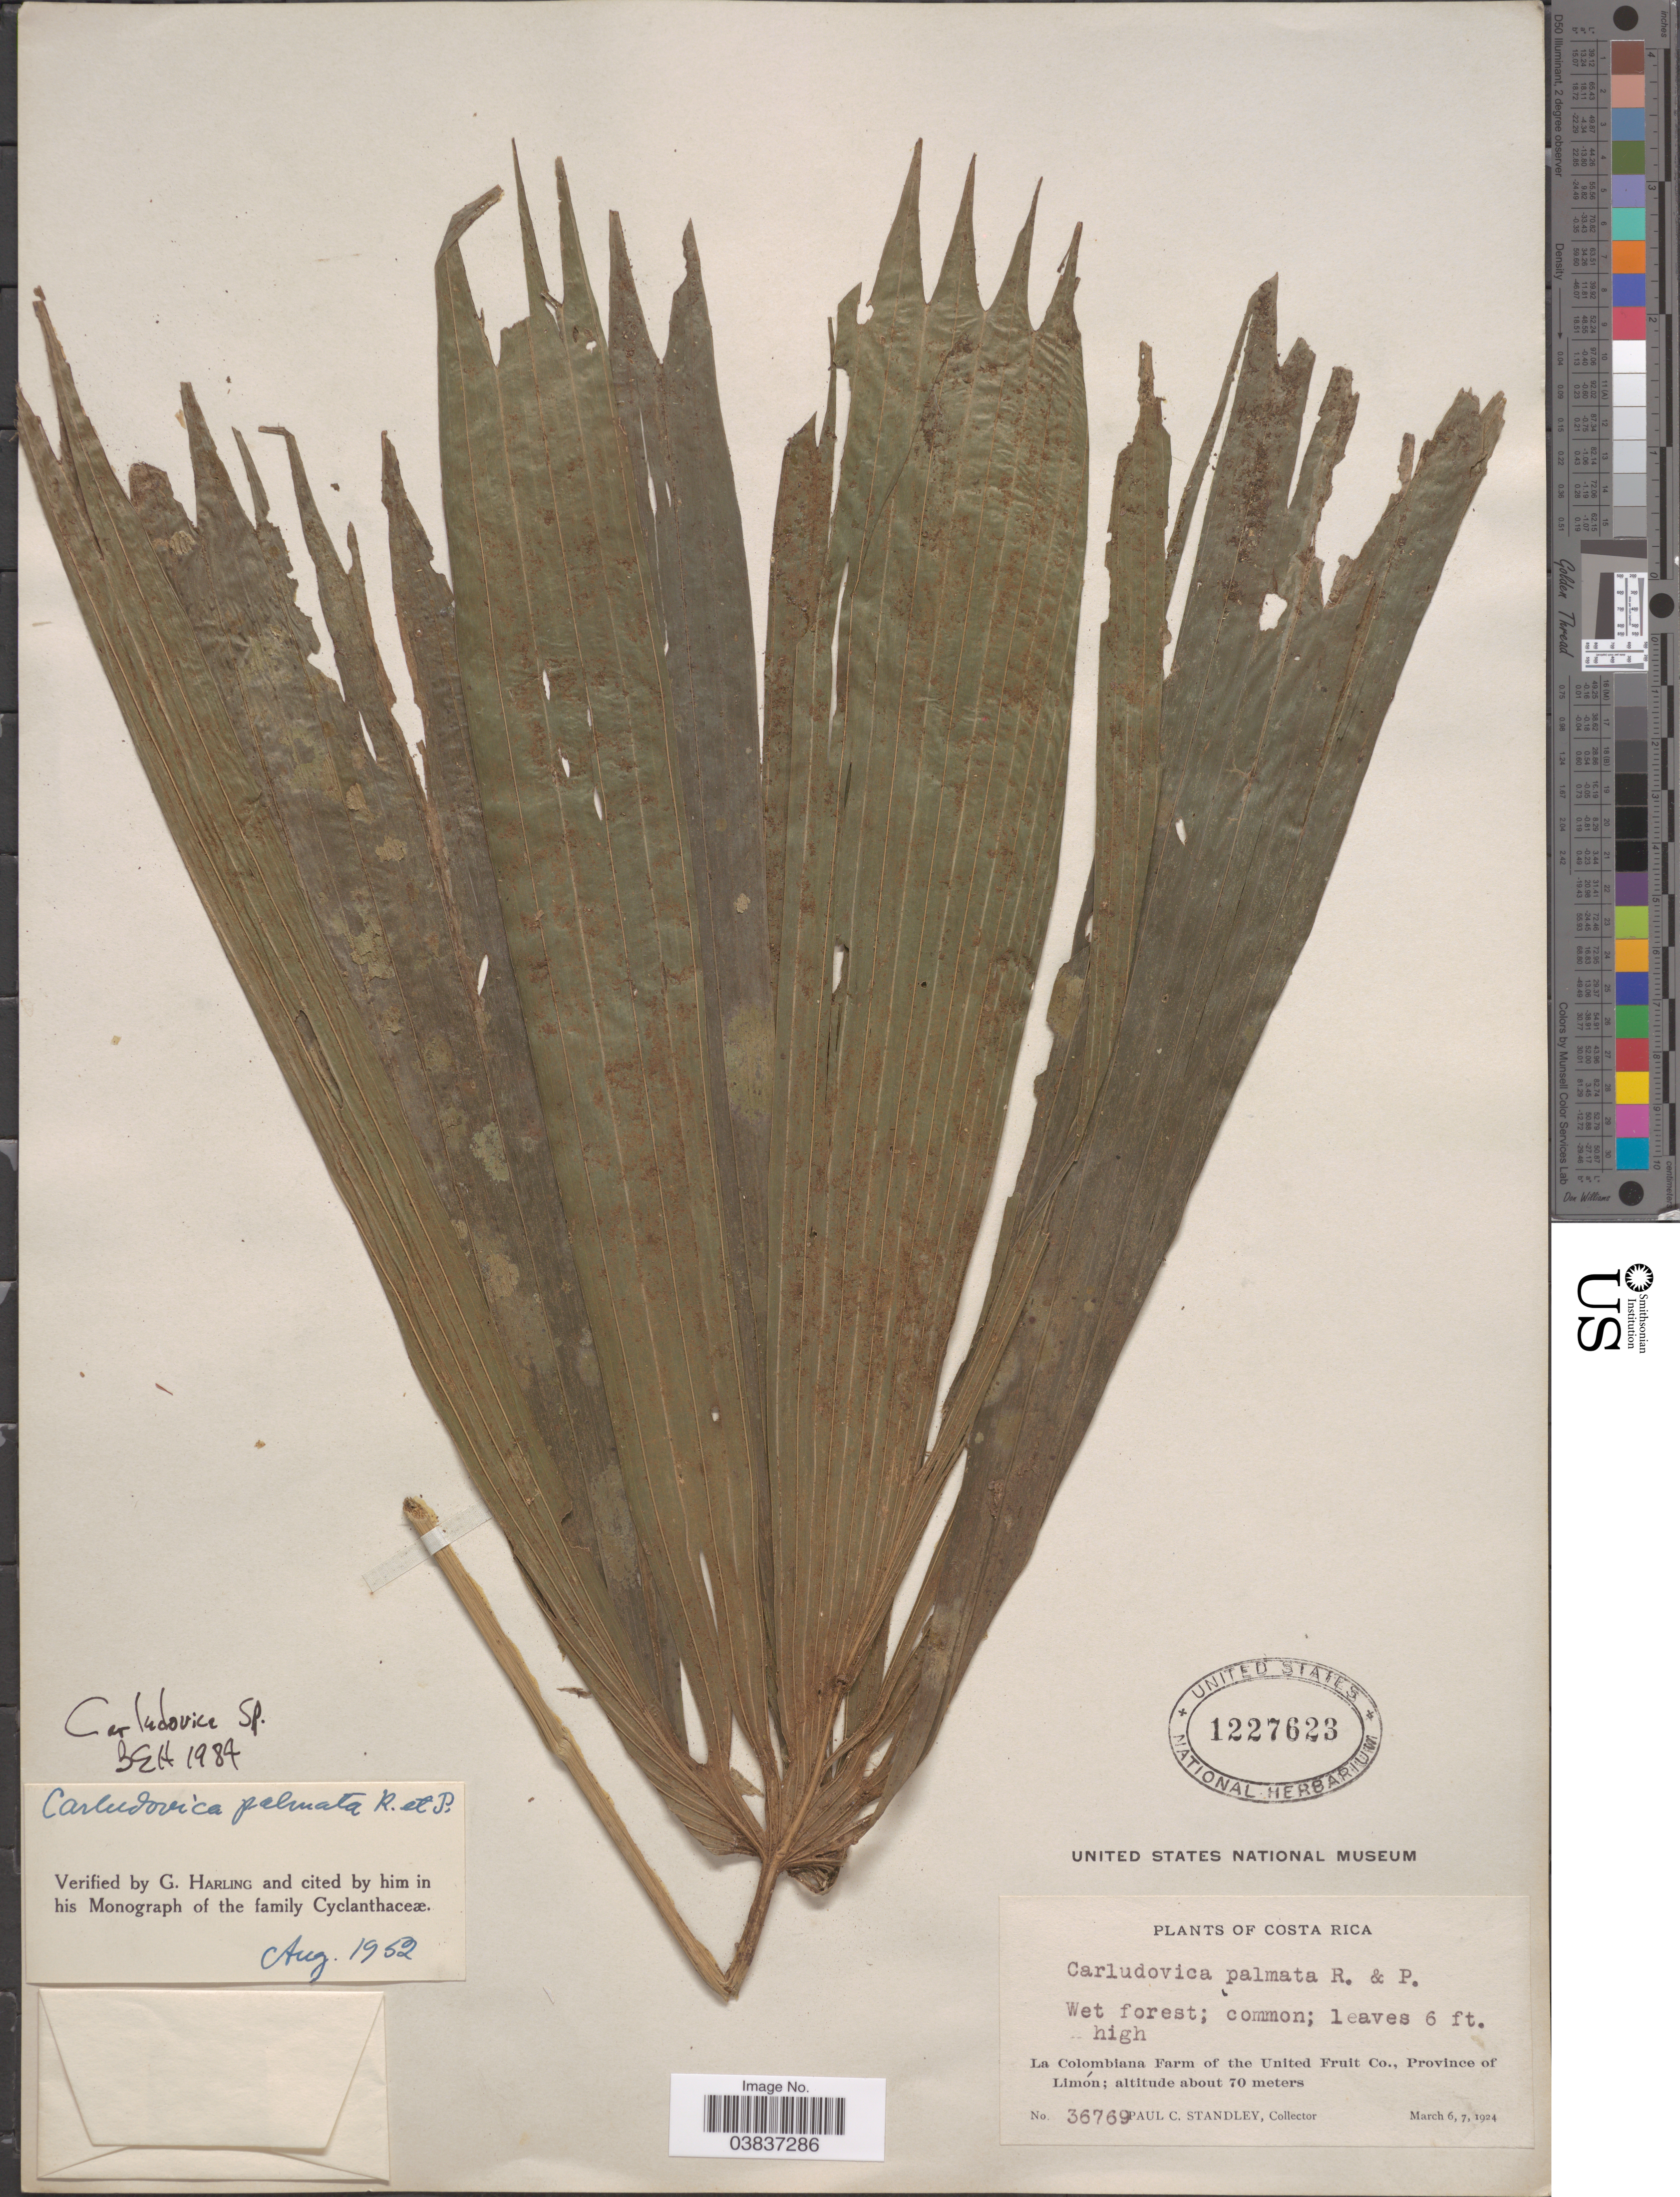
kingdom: Plantae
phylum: Tracheophyta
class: Liliopsida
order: Pandanales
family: Cyclanthaceae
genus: Carludovica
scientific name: Carludovica sp.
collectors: P. C. Standley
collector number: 36769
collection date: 1924-03-06/1924-03-07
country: Costa Rica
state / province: Limón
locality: La Colombiana Farm of the United Fruit Co.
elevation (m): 70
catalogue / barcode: US 1227623